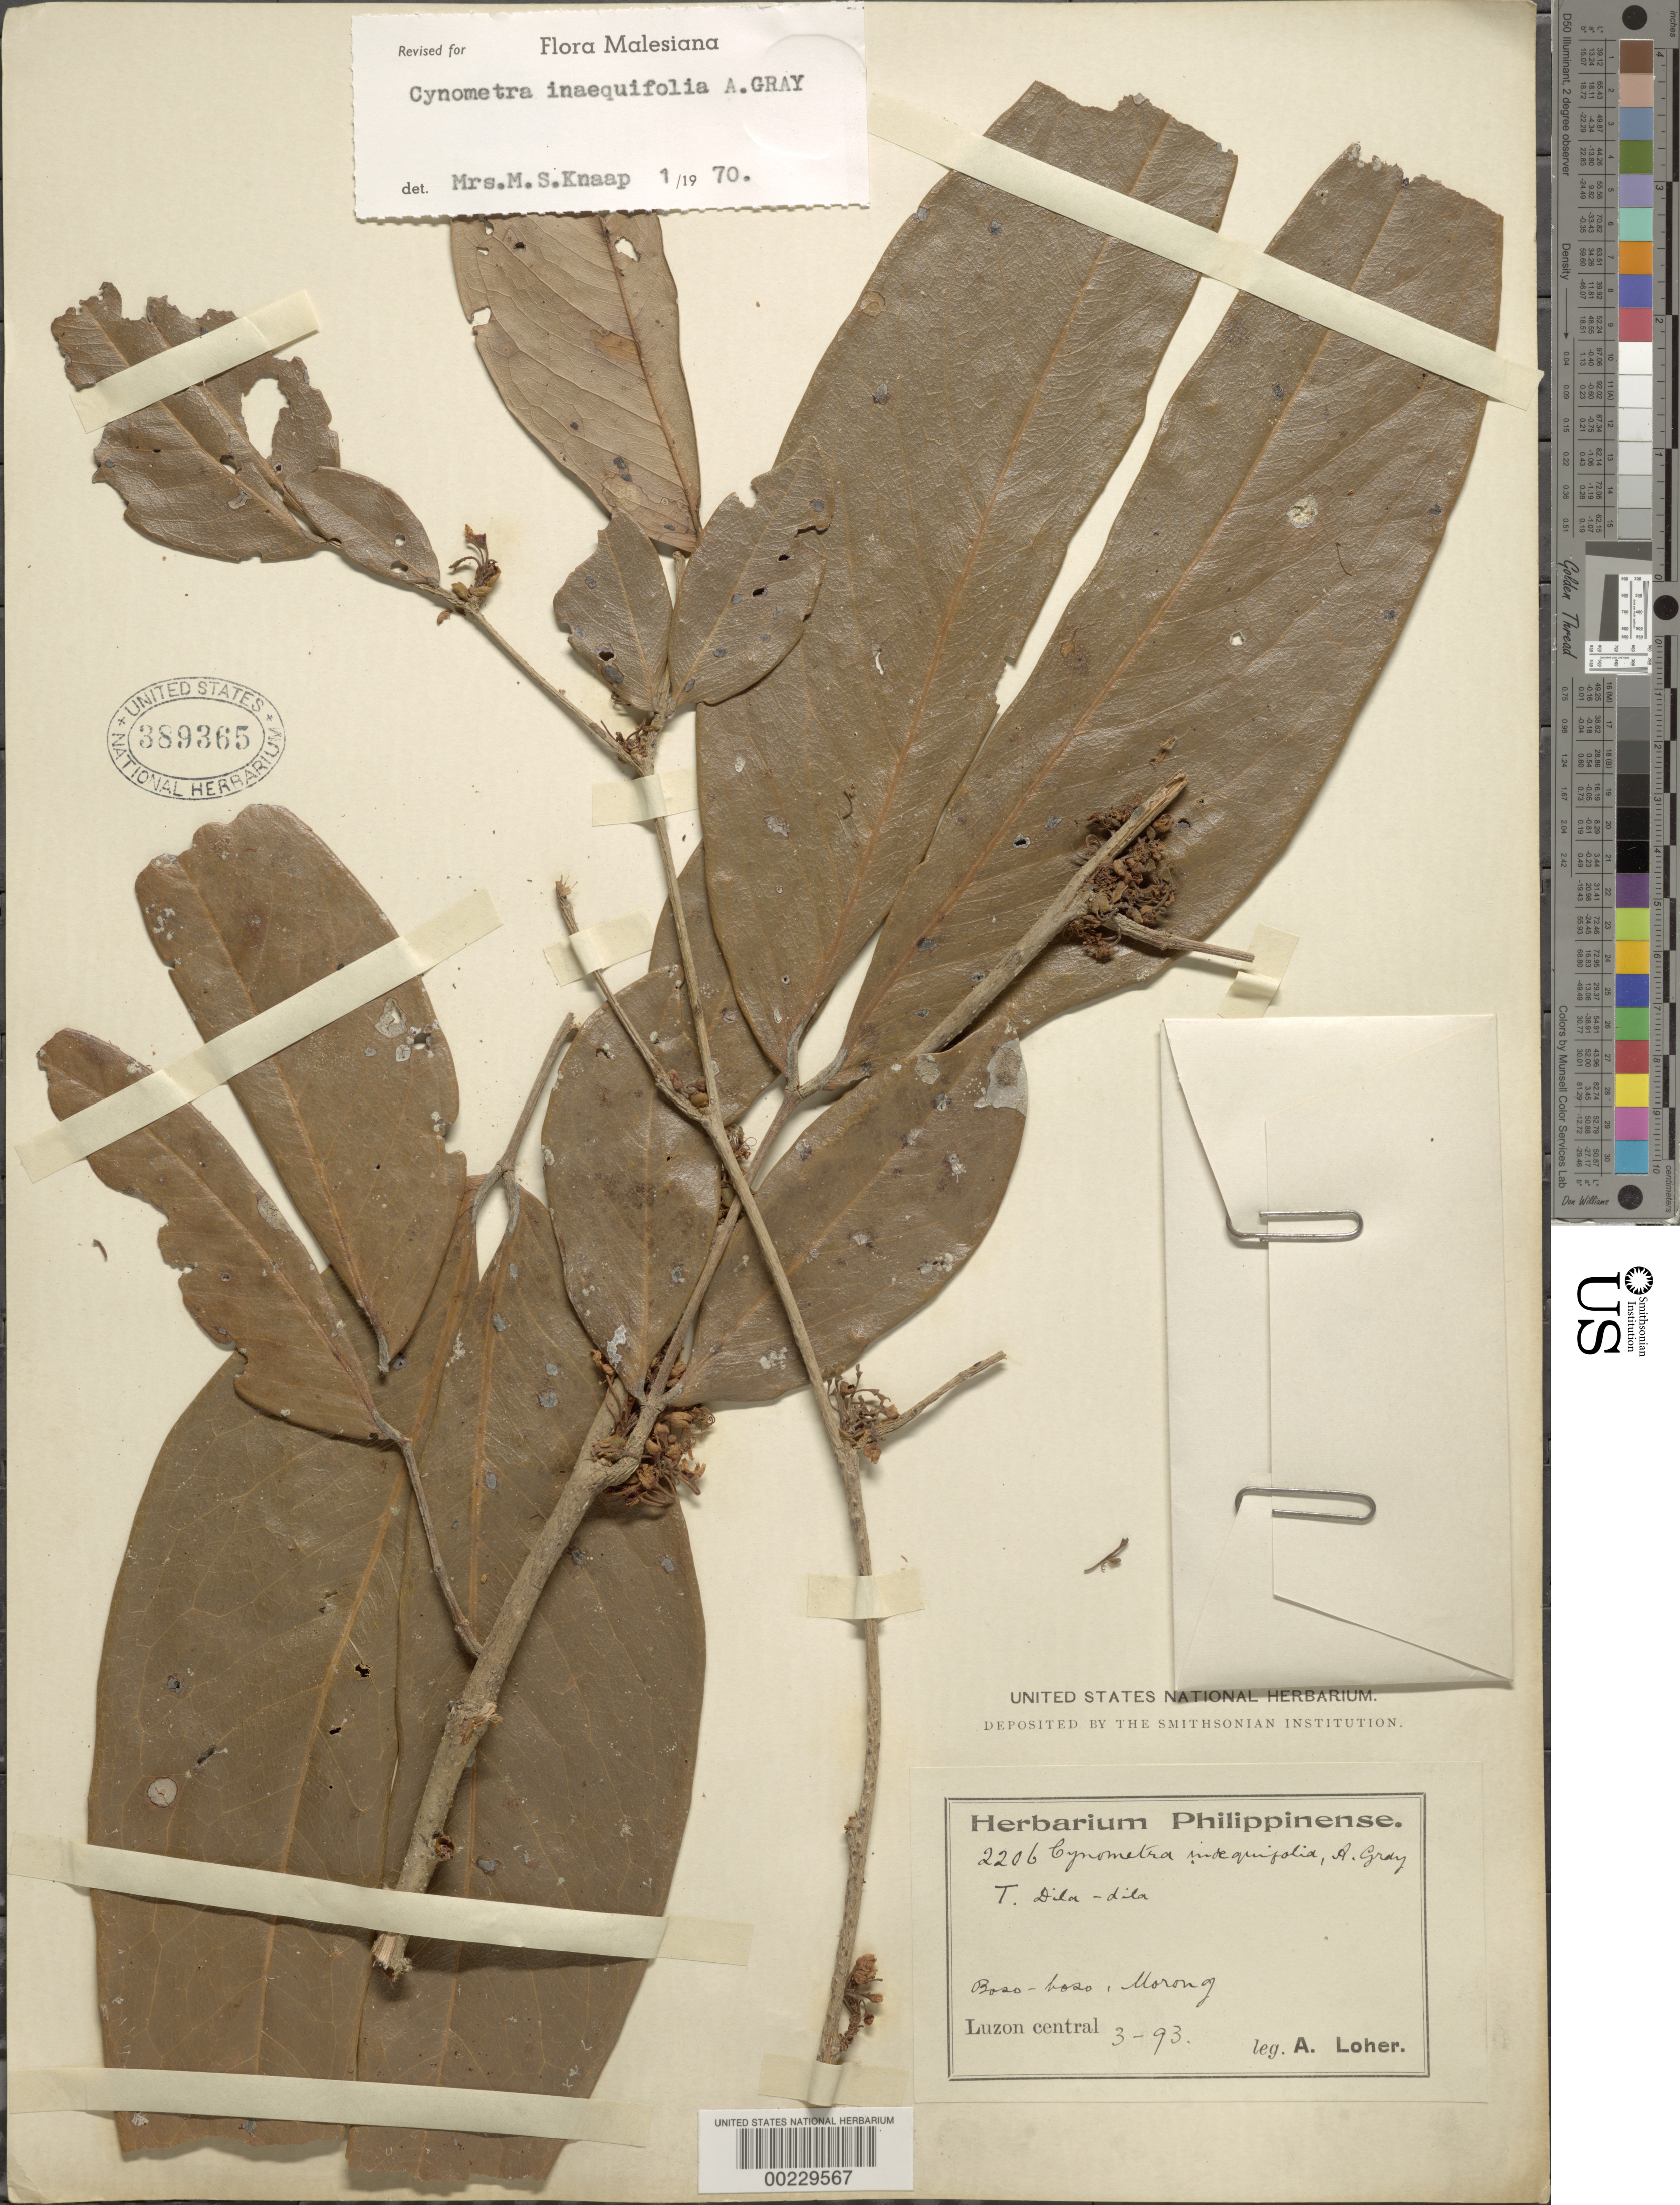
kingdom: Plantae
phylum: Tracheophyta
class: Magnoliopsida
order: Fabales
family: Fabaceae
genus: Cynometra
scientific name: Cynometra inaequifolia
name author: A. Gray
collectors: A. Loher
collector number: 2206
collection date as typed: Mar 1893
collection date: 1893-03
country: Philippines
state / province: Calabarzon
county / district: Rizal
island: Luzon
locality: Bosoboso, morong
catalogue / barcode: US 389365